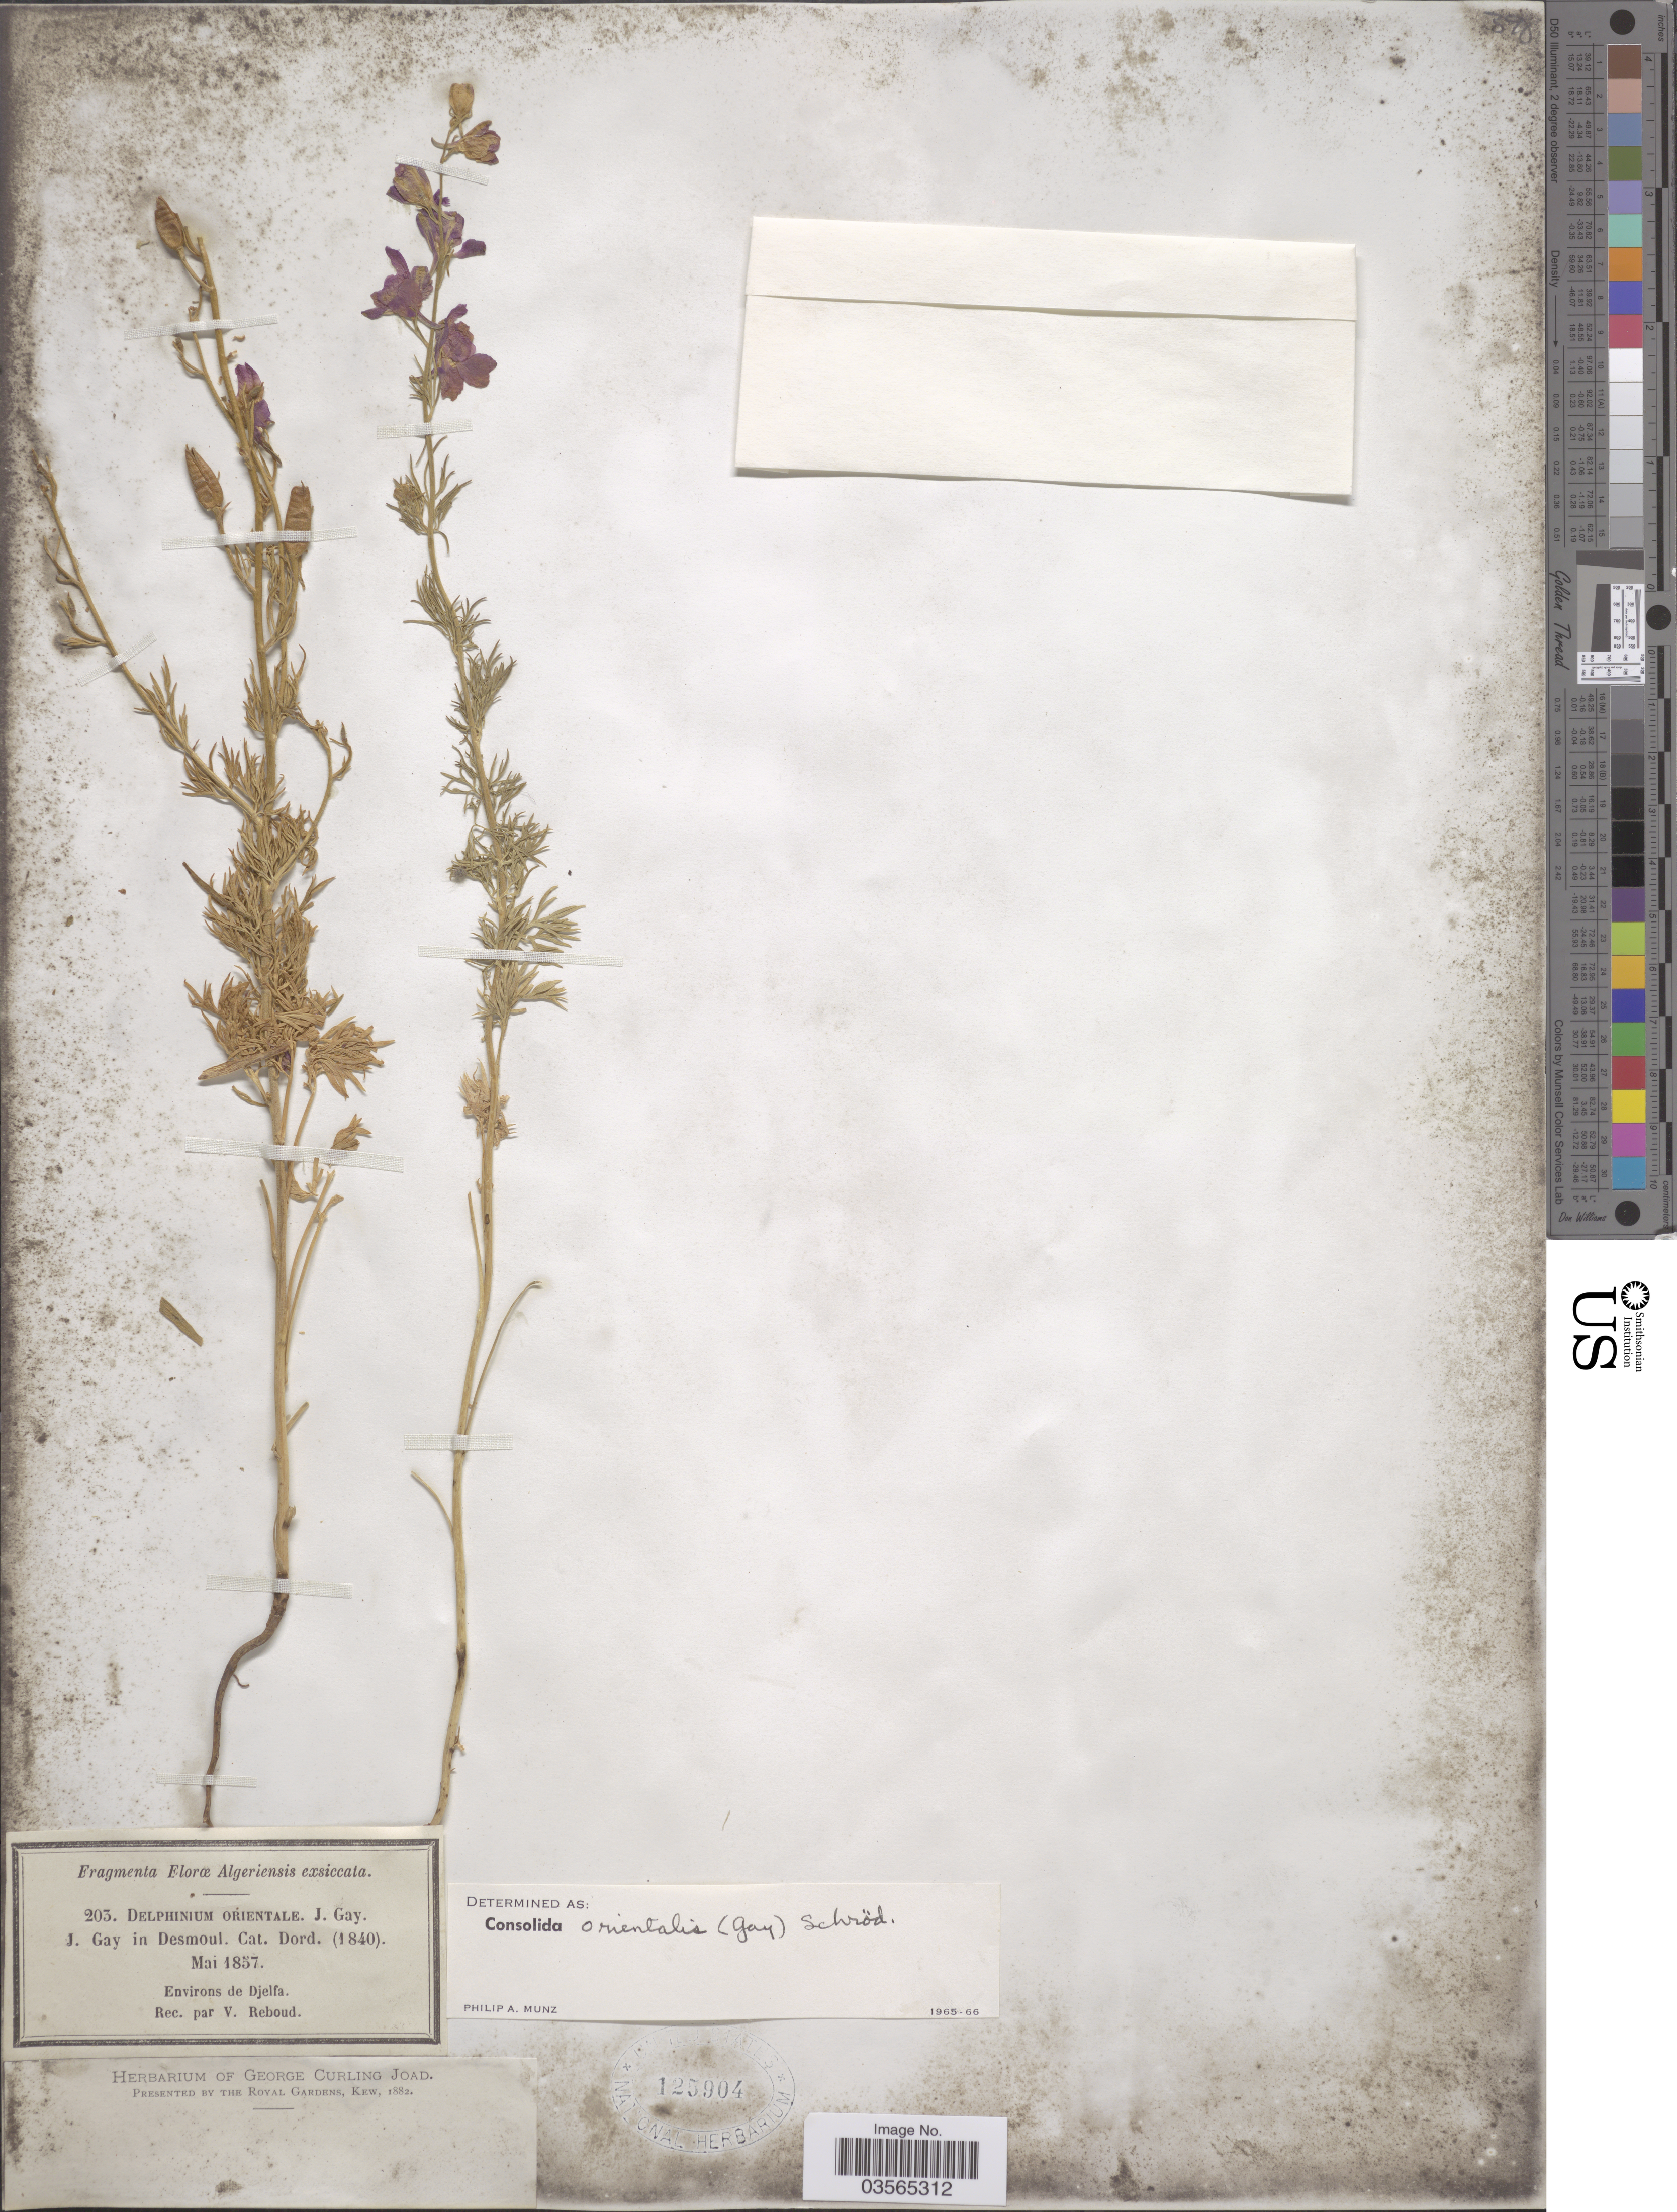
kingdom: Plantae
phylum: Tracheophyta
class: Magnoliopsida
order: Ranunculales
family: Ranunculaceae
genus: Delphinium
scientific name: Delphinium orientale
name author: J. Gay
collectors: V. Reboud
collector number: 203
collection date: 1857-05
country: Algeria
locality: Environs de Djelfa.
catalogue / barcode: US 125904